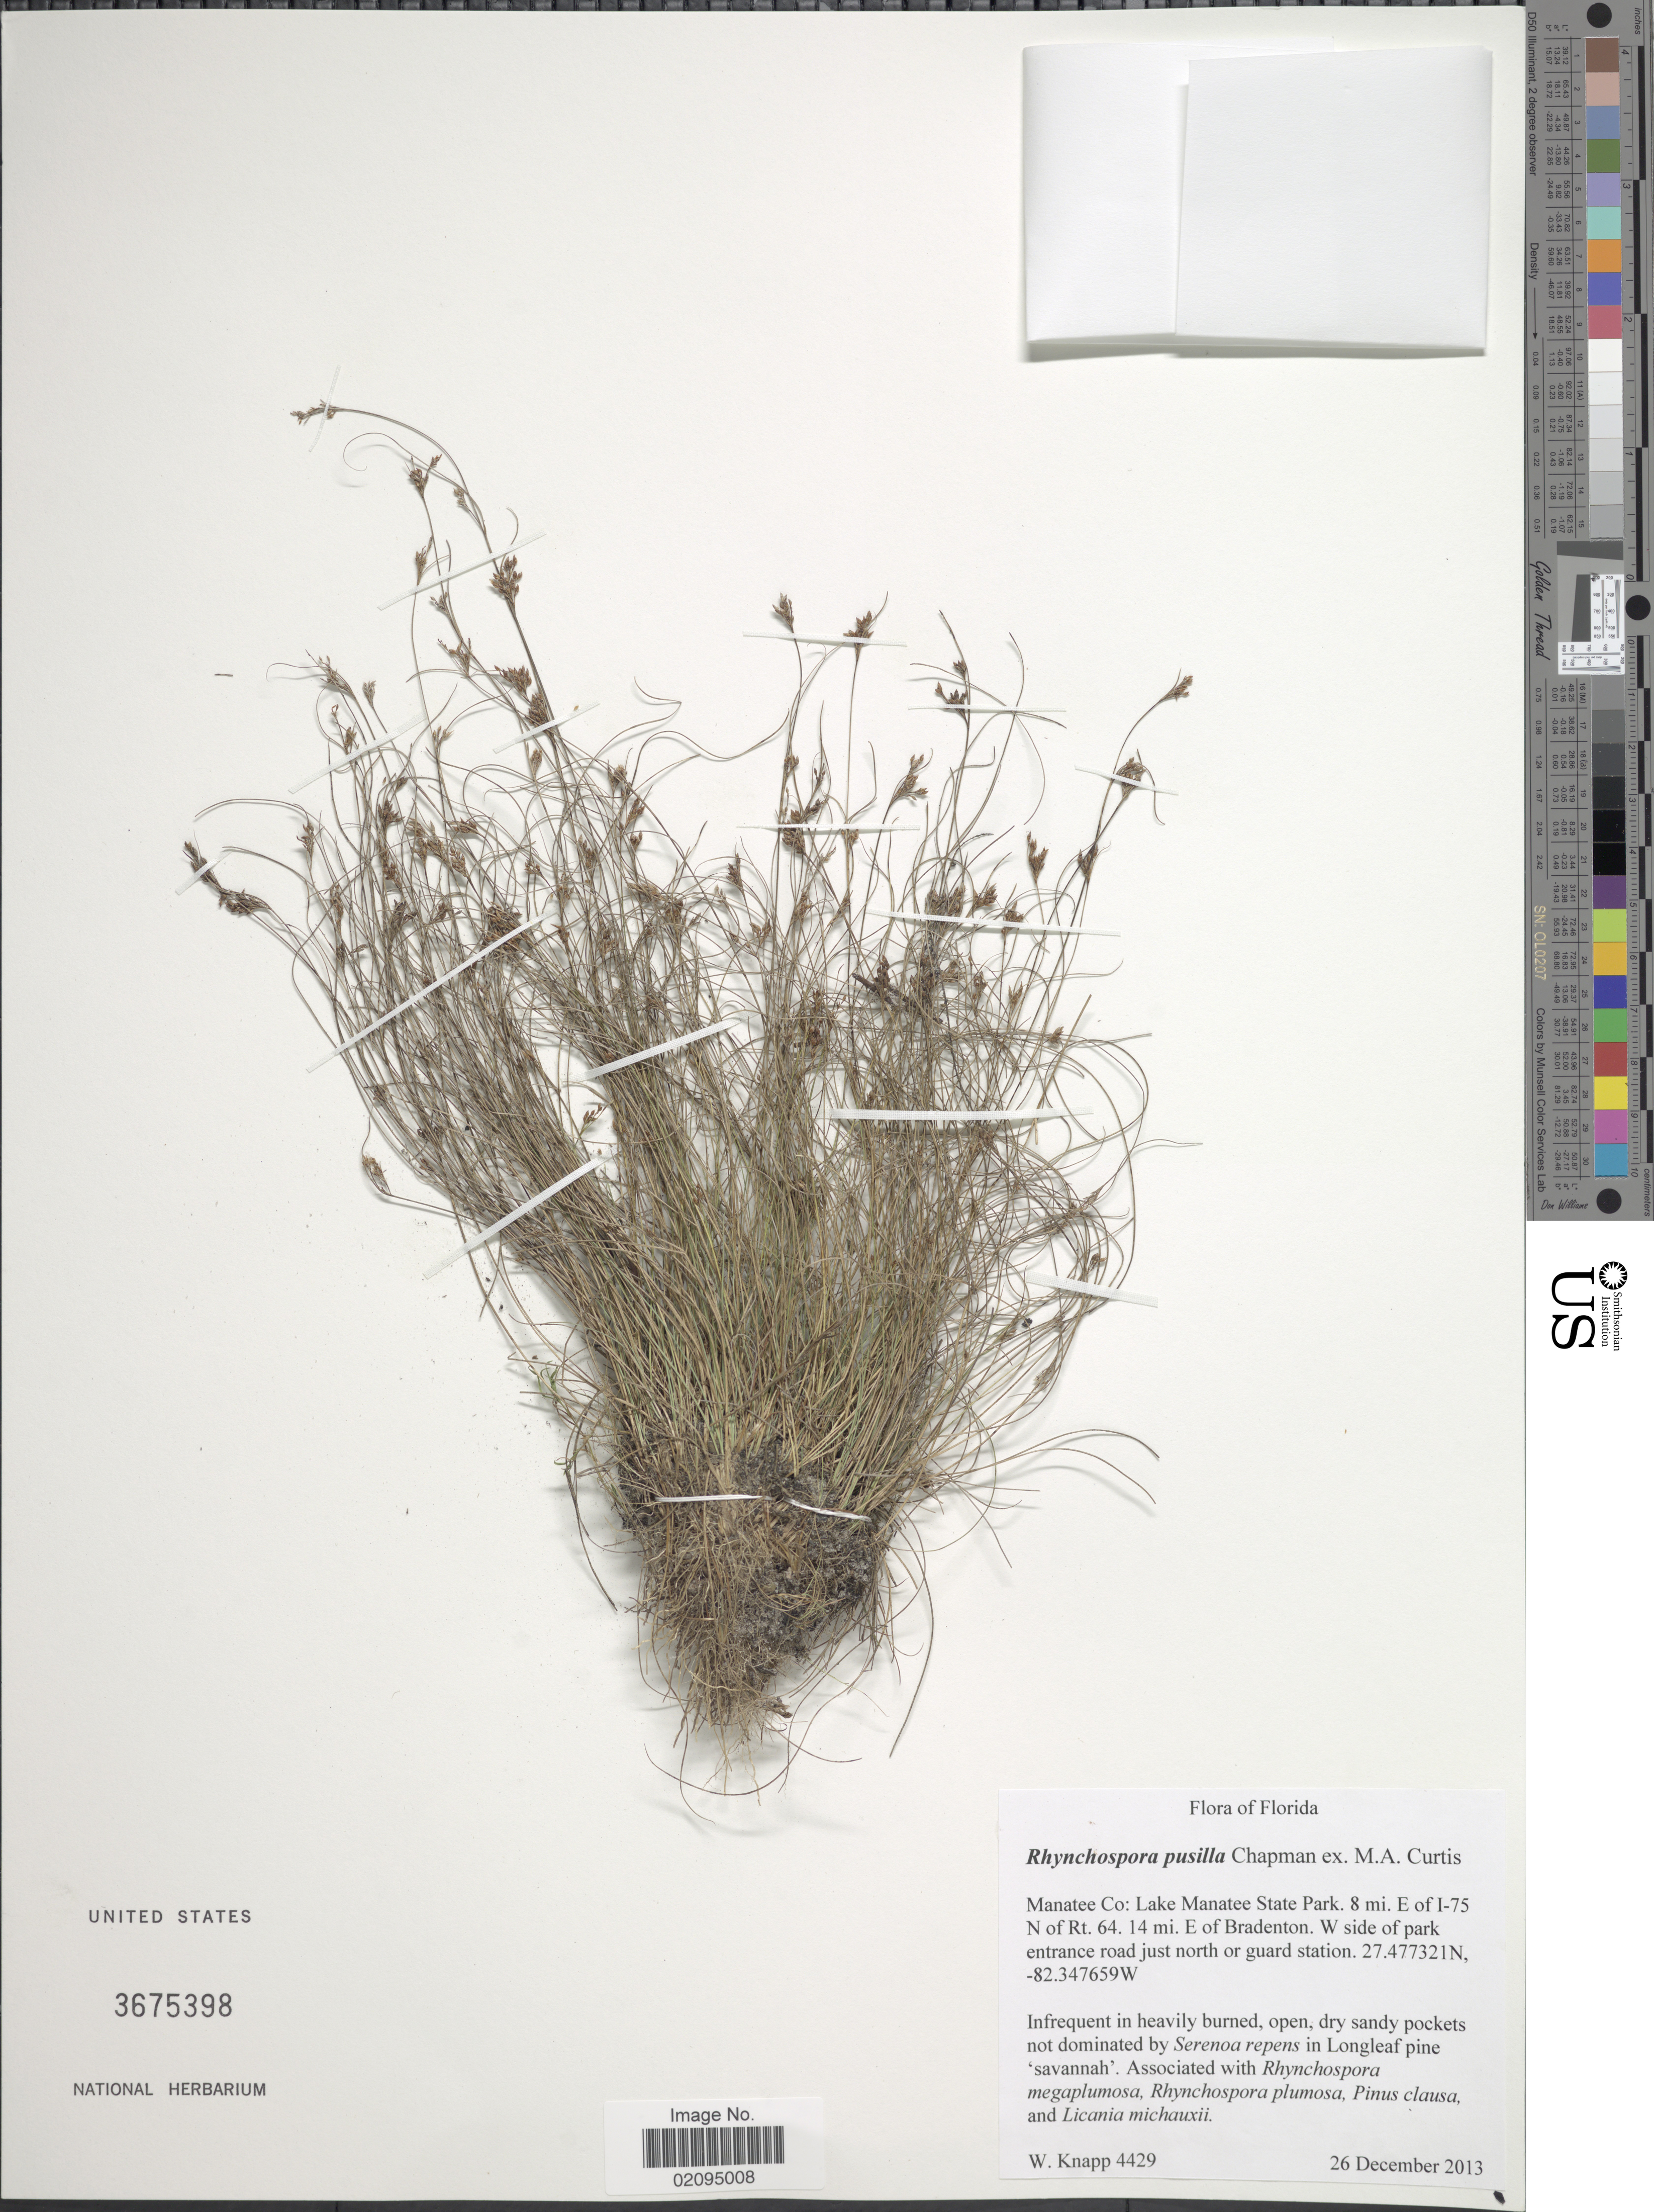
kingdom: Plantae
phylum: Tracheophyta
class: Liliopsida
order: Poales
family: Cyperaceae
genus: Rhynchospora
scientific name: Rhynchospora intermixta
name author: C. Wright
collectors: W. Knapp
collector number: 4429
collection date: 2013-12-26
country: United States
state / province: Florida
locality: Manatee Co: Lake Manatee State Park. 8 mi. E of I-75 N of Rt. 64. 14 mi. E. of Bradenton. W side of park entrance road just north of guard station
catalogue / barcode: US 3675398